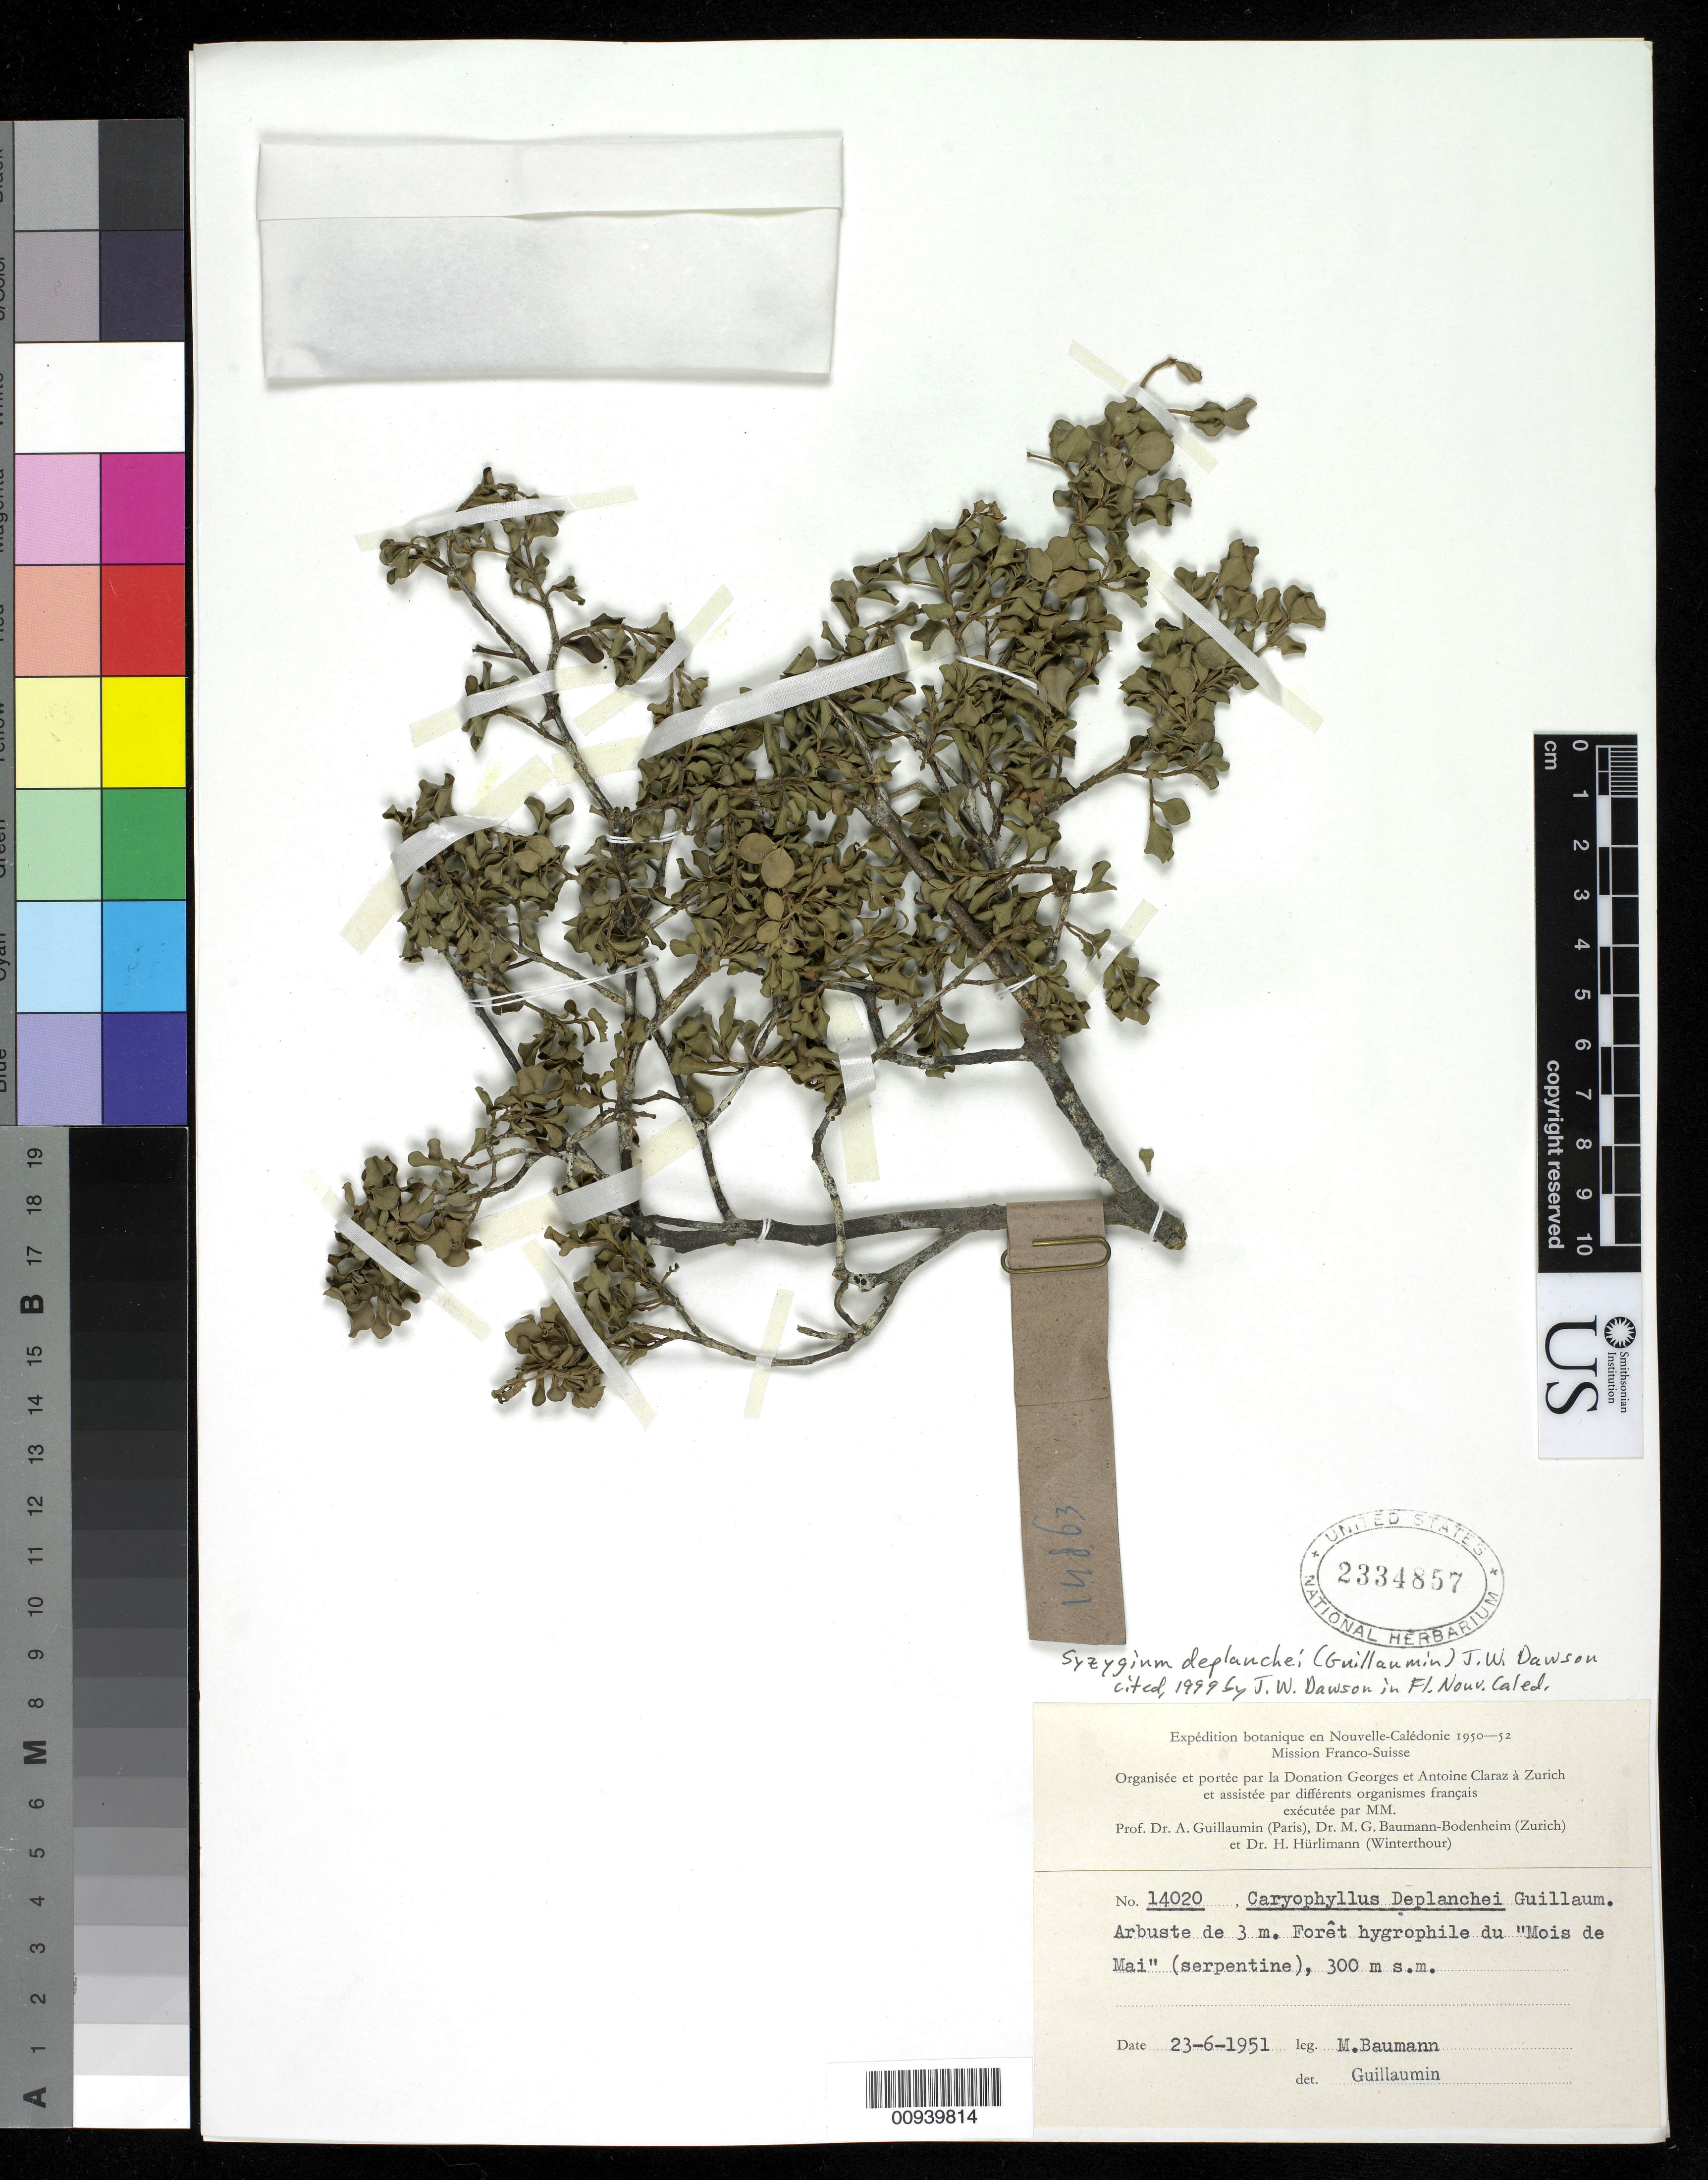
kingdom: Plantae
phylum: Tracheophyta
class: Magnoliopsida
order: Myrtales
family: Myrtaceae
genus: Syzygium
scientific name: Syzygium deplanchei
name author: (Guill.) J.W. Dawson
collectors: M. Baumann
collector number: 14020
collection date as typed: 23 Jun 1951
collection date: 1951-06-23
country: New Caledonia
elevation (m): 300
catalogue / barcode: US 2334857